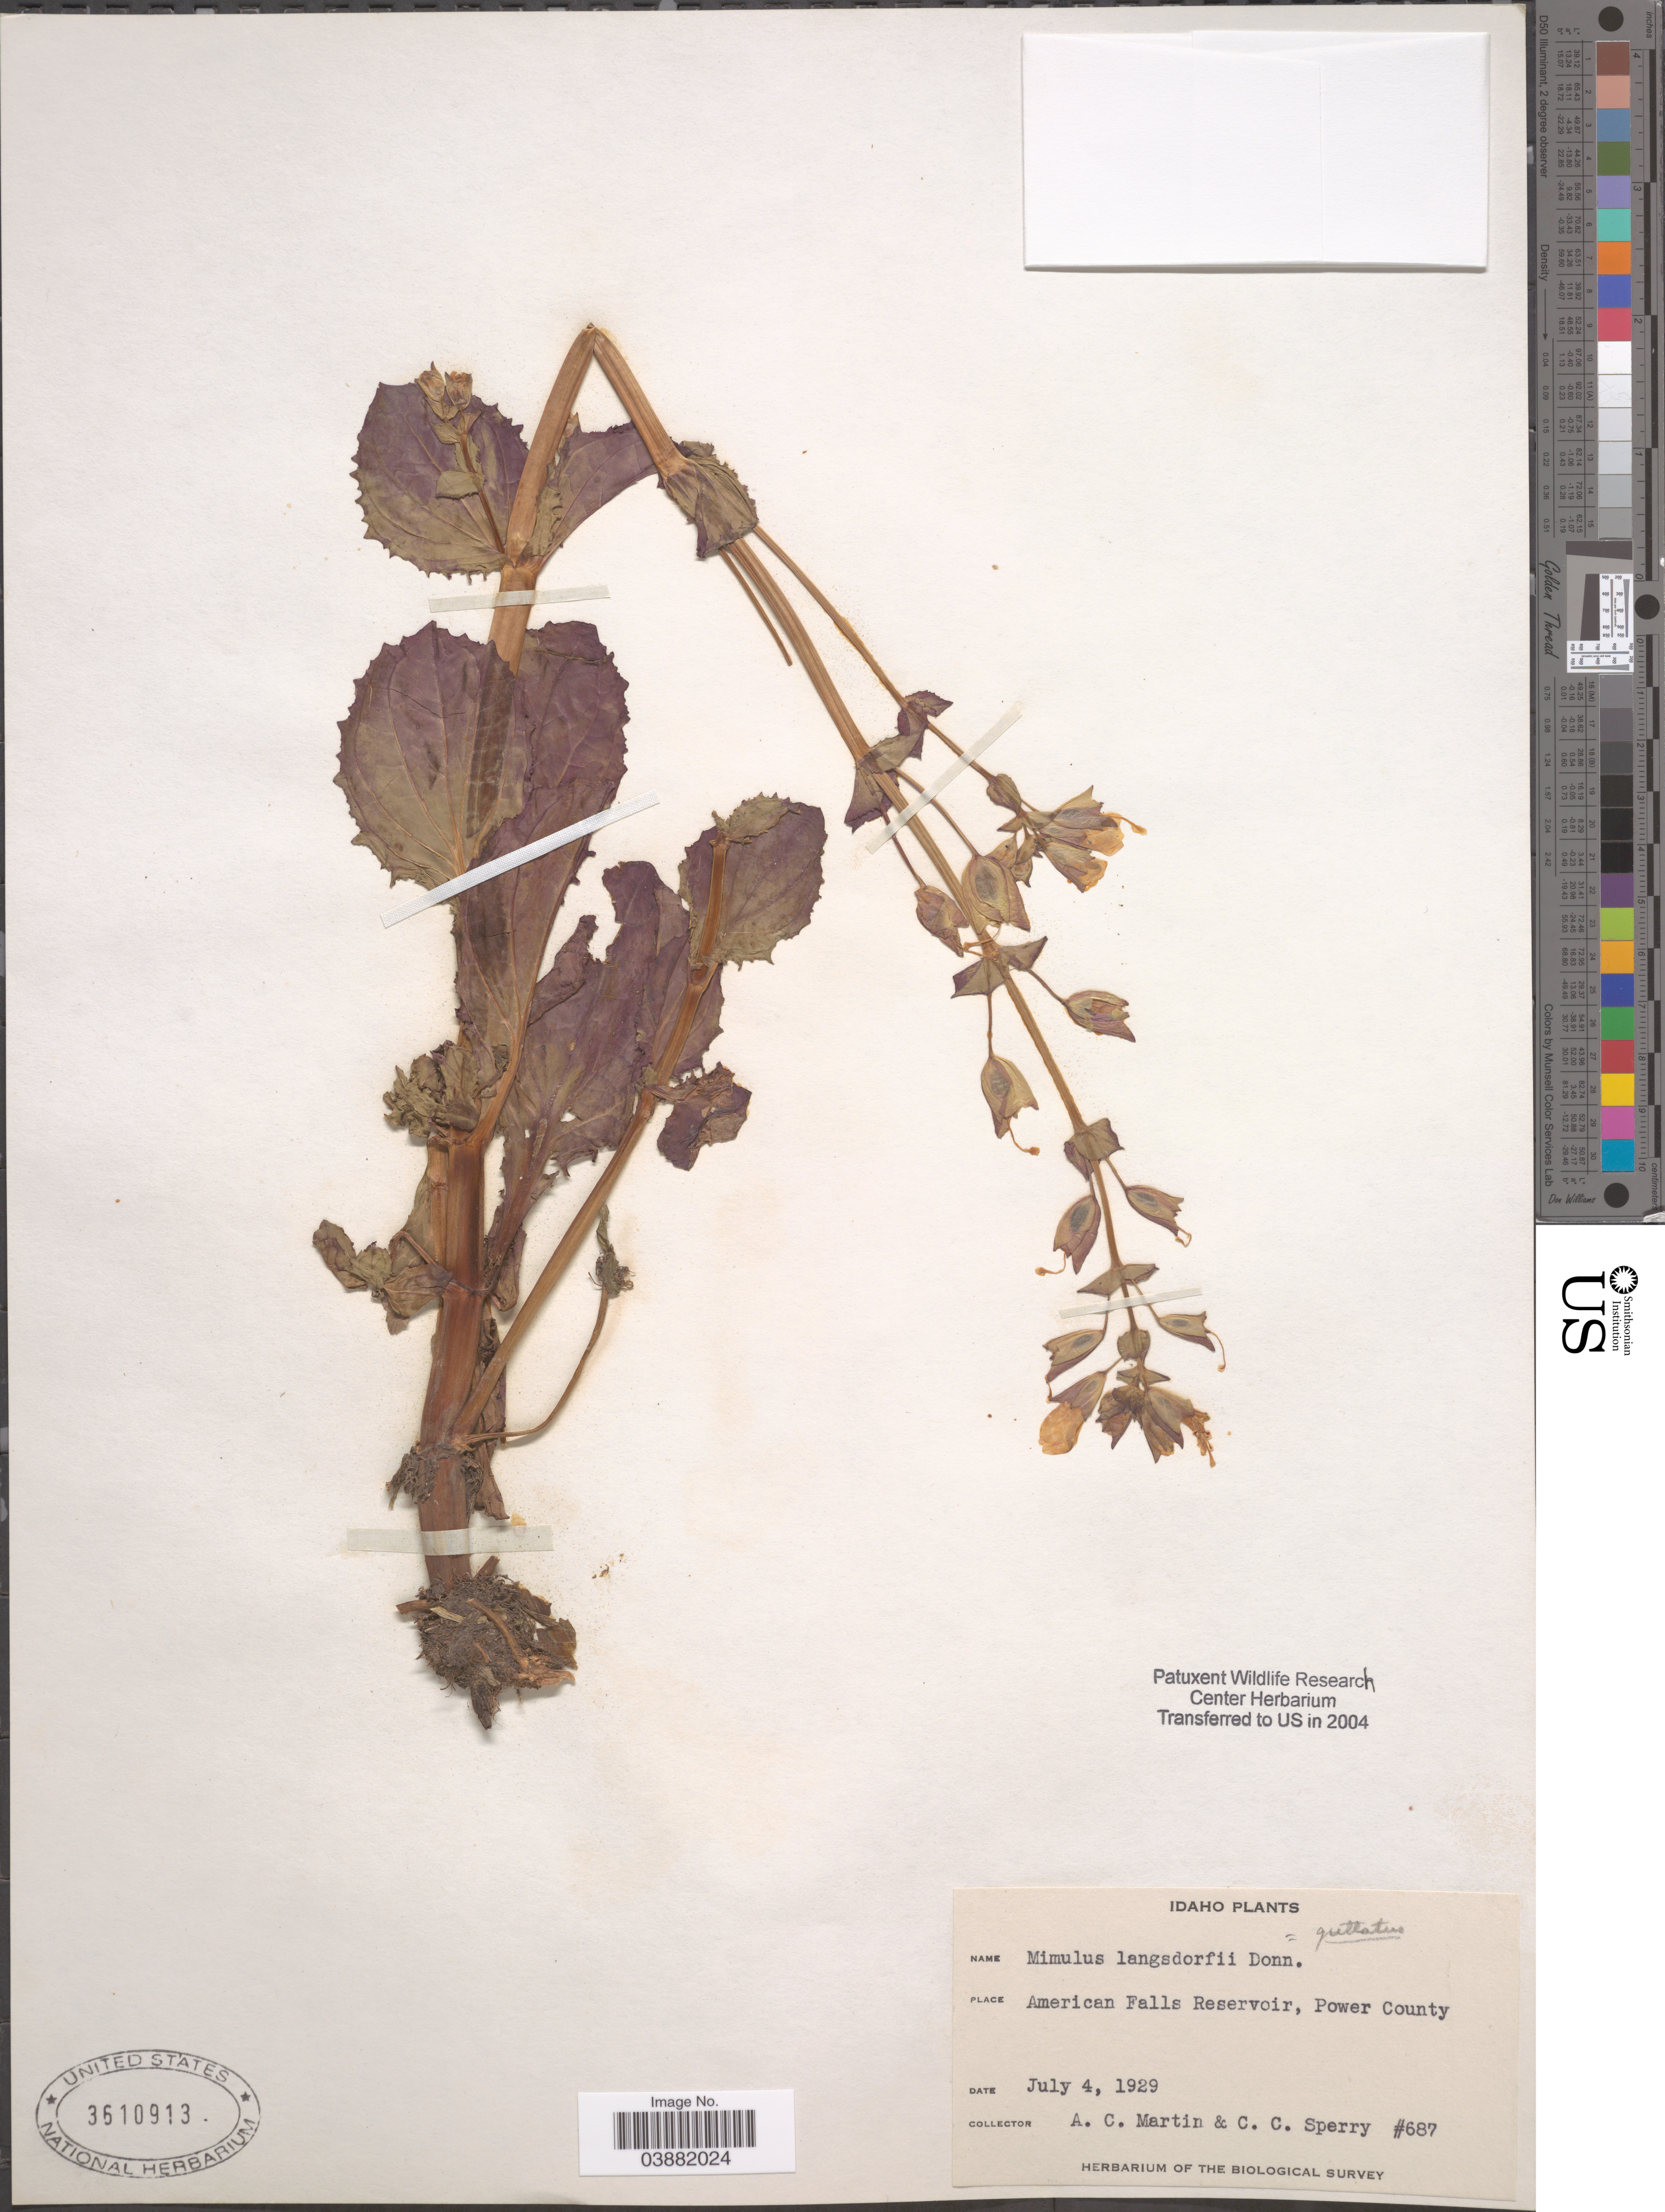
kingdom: Plantae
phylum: Tracheophyta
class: Magnoliopsida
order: Lamiales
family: Phrymaceae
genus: Mimulus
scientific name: Mimulus langsdorffii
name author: Donn & Sims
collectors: A. C. Martin & C. C. Sperry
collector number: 687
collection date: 1929-07-04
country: United States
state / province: Idaho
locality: American Falls Reservoir, Power County.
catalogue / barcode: US 3610913